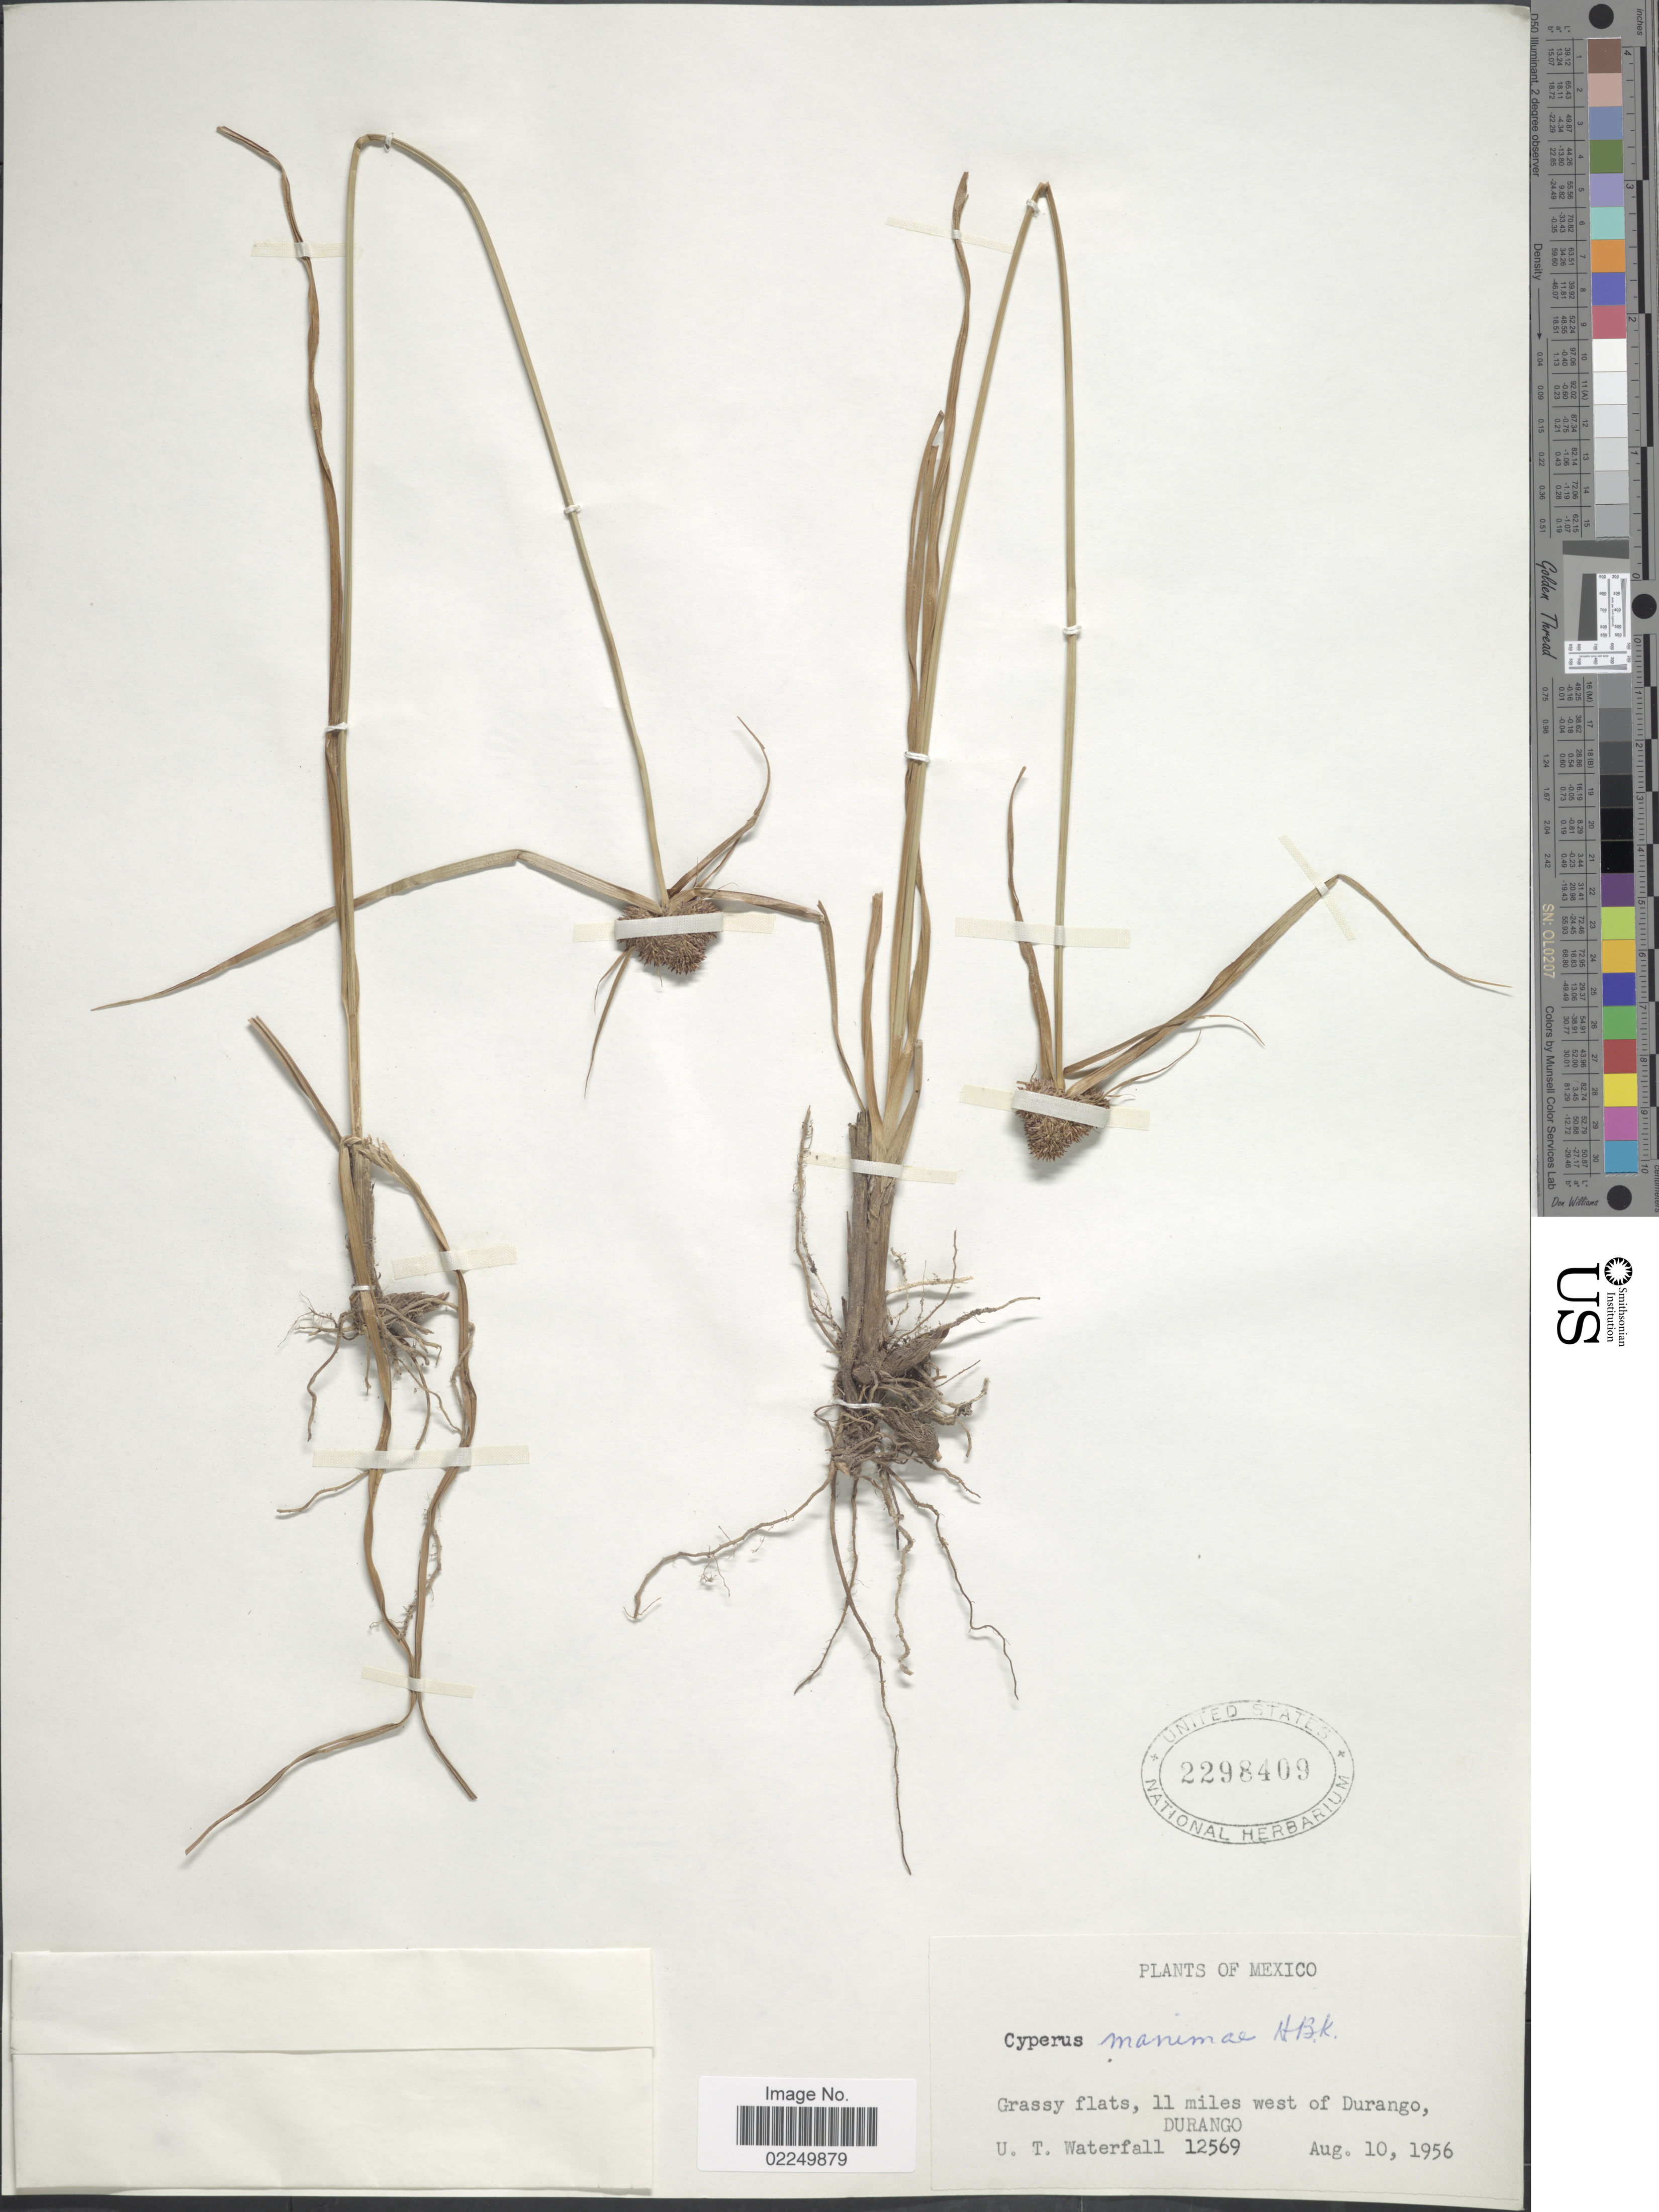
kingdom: Plantae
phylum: Tracheophyta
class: Liliopsida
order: Poales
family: Cyperaceae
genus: Cyperus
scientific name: Cyperus manimae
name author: Kunth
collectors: U. T. Waterfall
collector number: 12569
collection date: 1956-08-10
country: Mexico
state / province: Durango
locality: Grassy flats, 11 miles west of Durango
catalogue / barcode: US 2298409